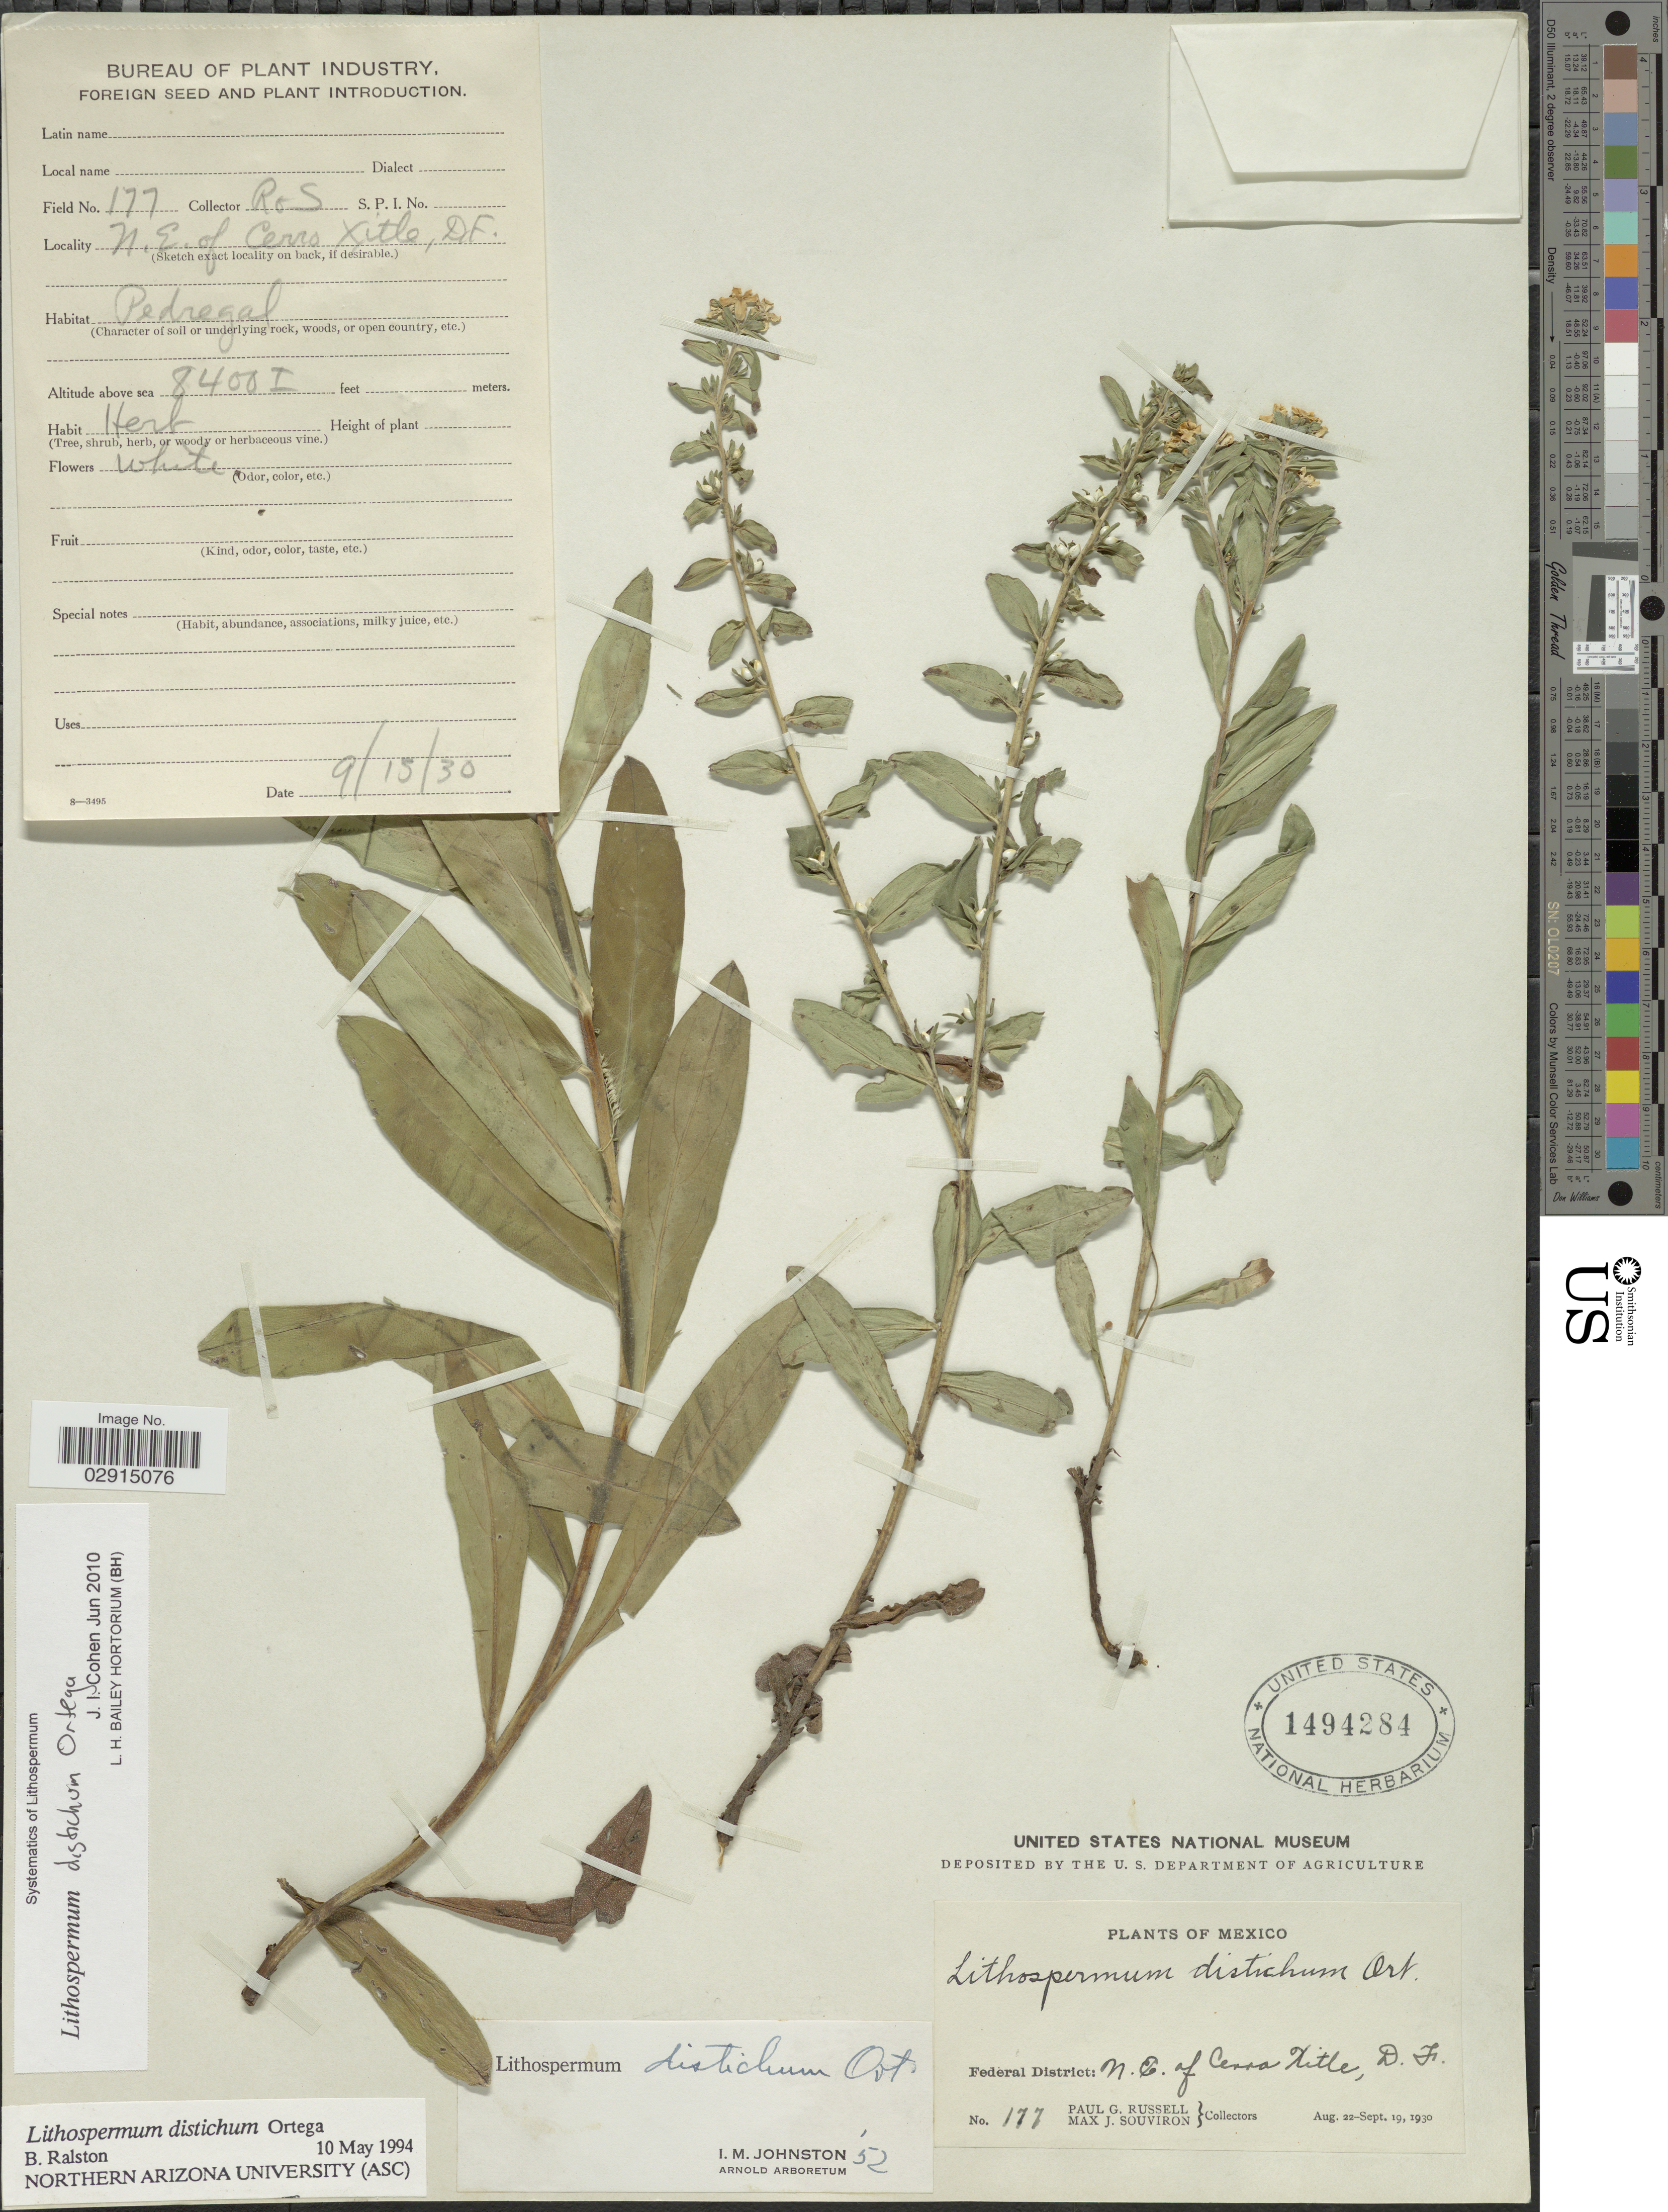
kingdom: Plantae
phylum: Tracheophyta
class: Magnoliopsida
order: Boraginales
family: Boraginaceae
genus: Lithospermum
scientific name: Lithospermum distichum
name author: Ortega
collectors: P. G. Russell & M. J. Souviron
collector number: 177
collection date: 1930-09-15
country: Mexico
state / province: Distrito Federal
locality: Federal District: N.E. of Cerro Xitle, D.F.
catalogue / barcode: US 1494284